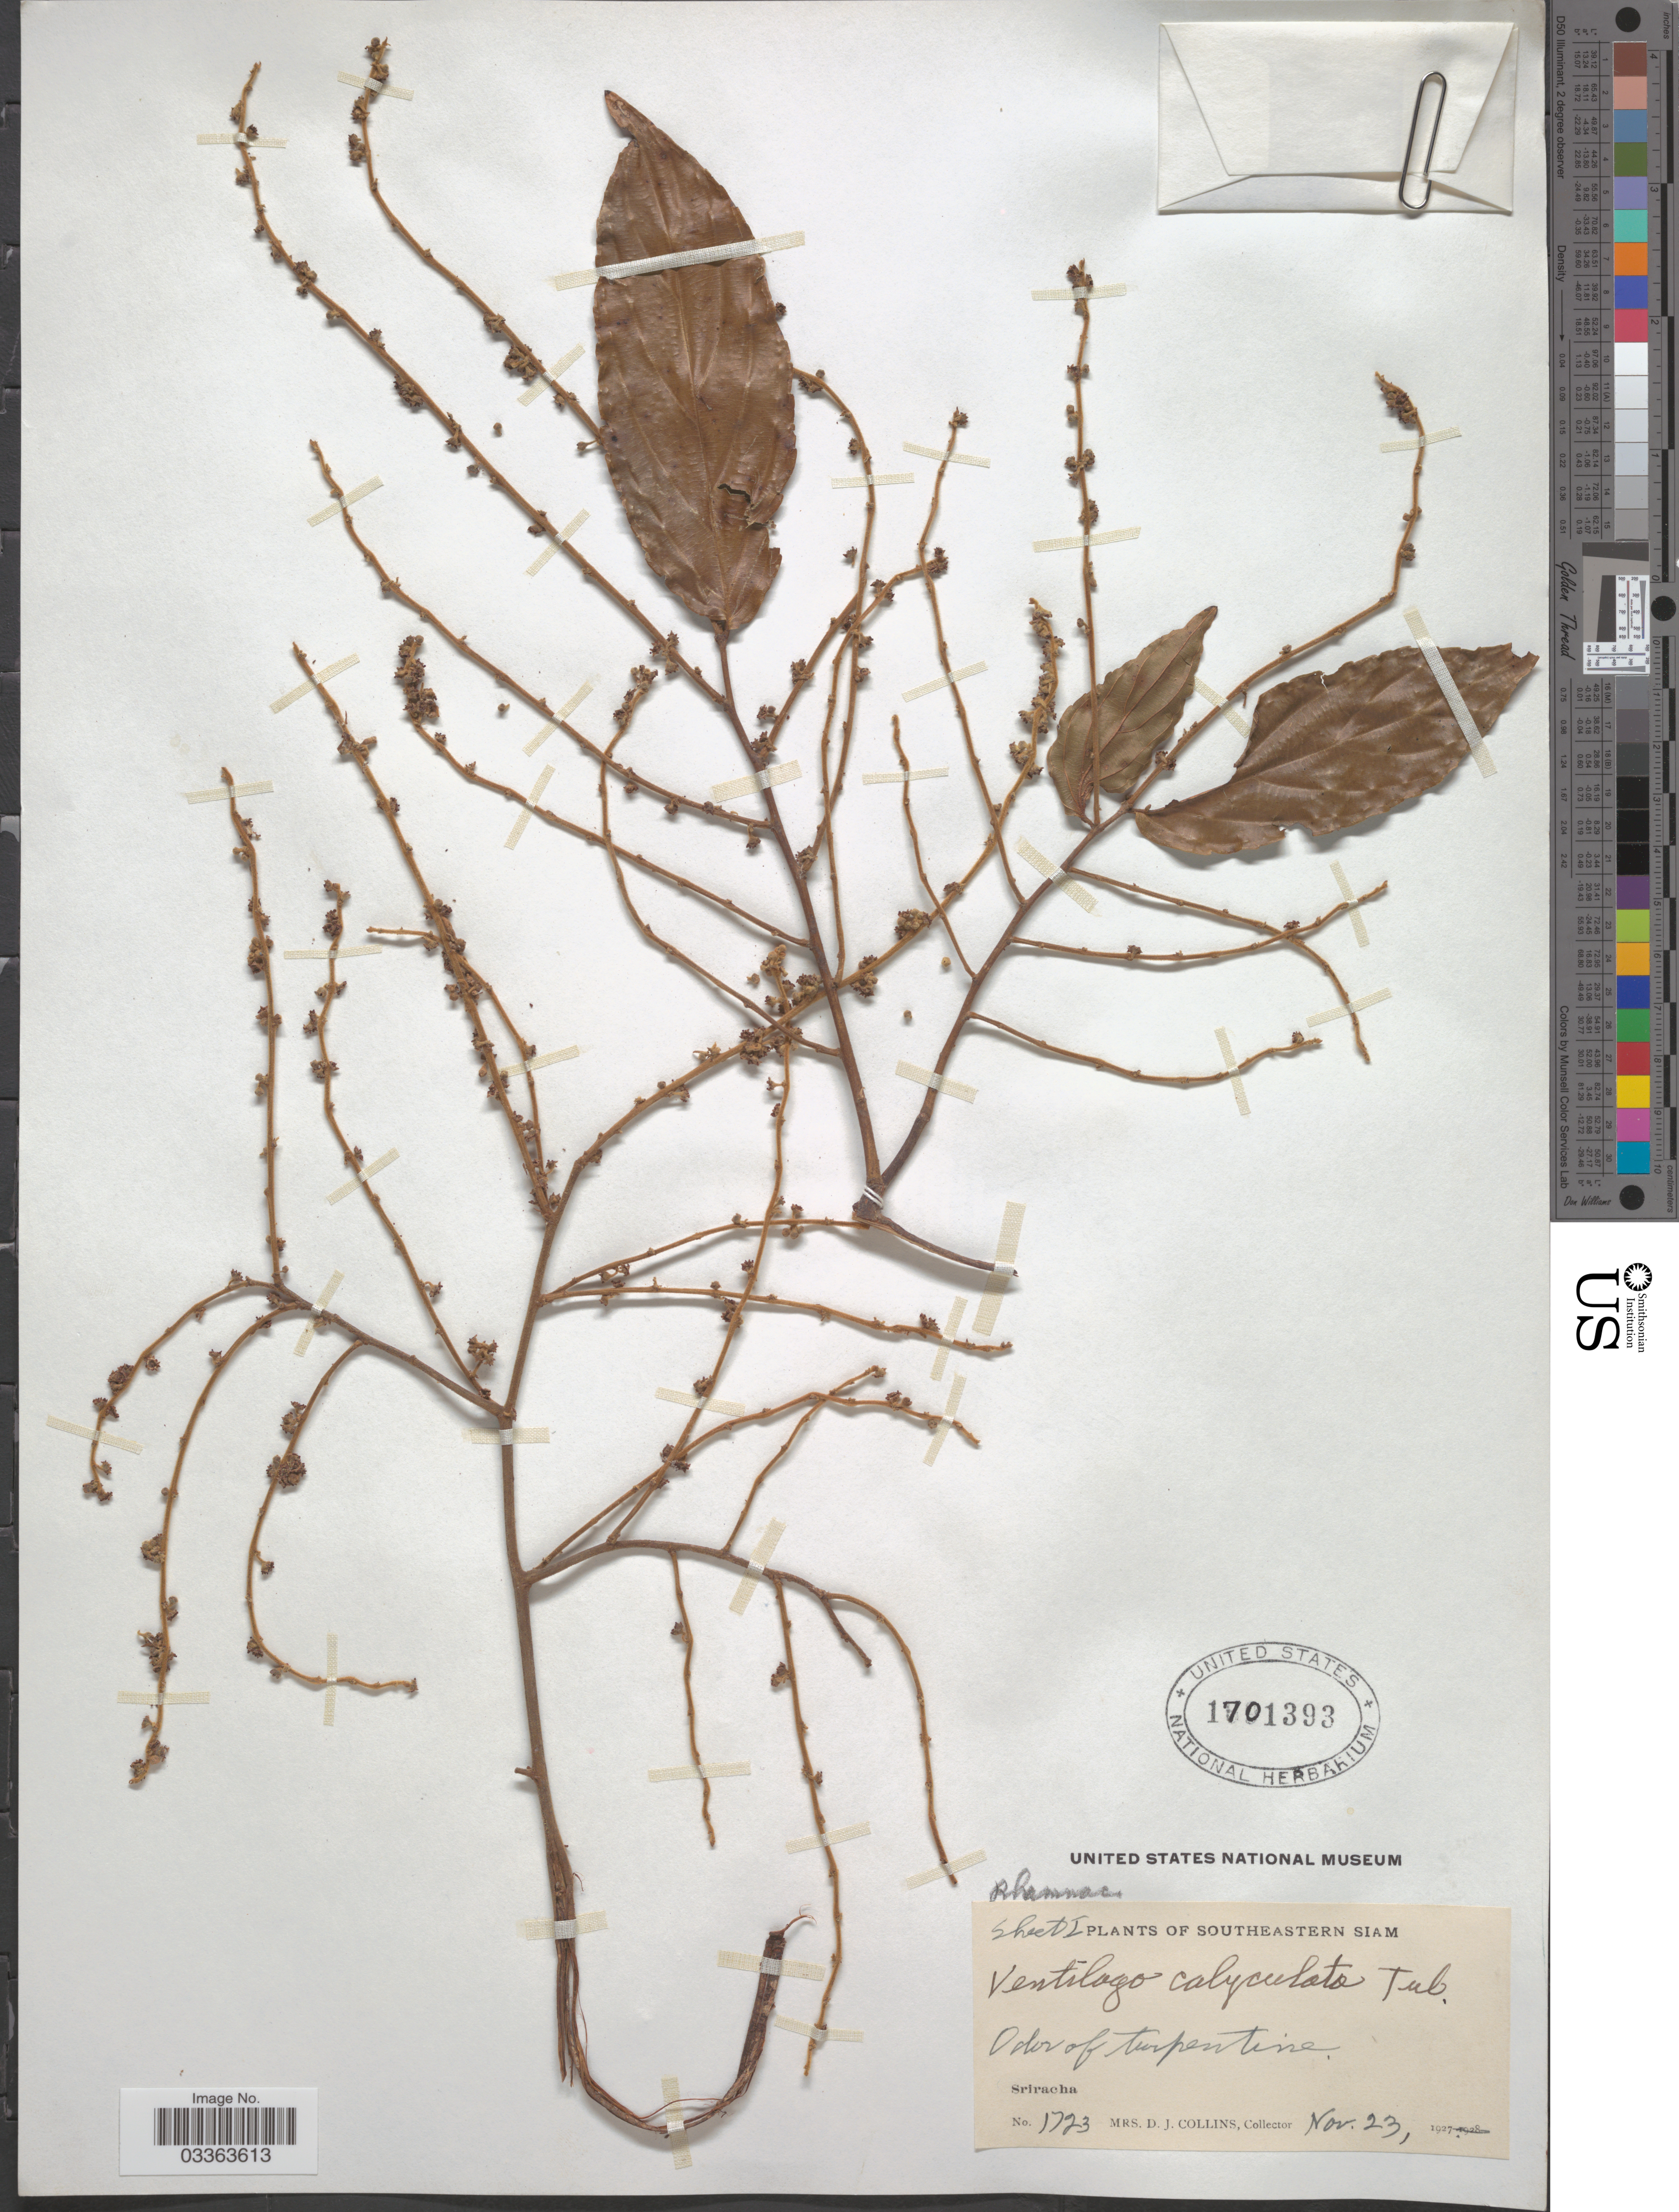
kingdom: Plantae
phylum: Tracheophyta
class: Magnoliopsida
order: Rosales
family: Rhamnaceae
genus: Ventilago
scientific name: Ventilago calyculata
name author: Tul.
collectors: Mrs. D. J. Collins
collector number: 1723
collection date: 1927-11-23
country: Thailand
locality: Southeastern Siam. Sriracha.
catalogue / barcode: US 1701393